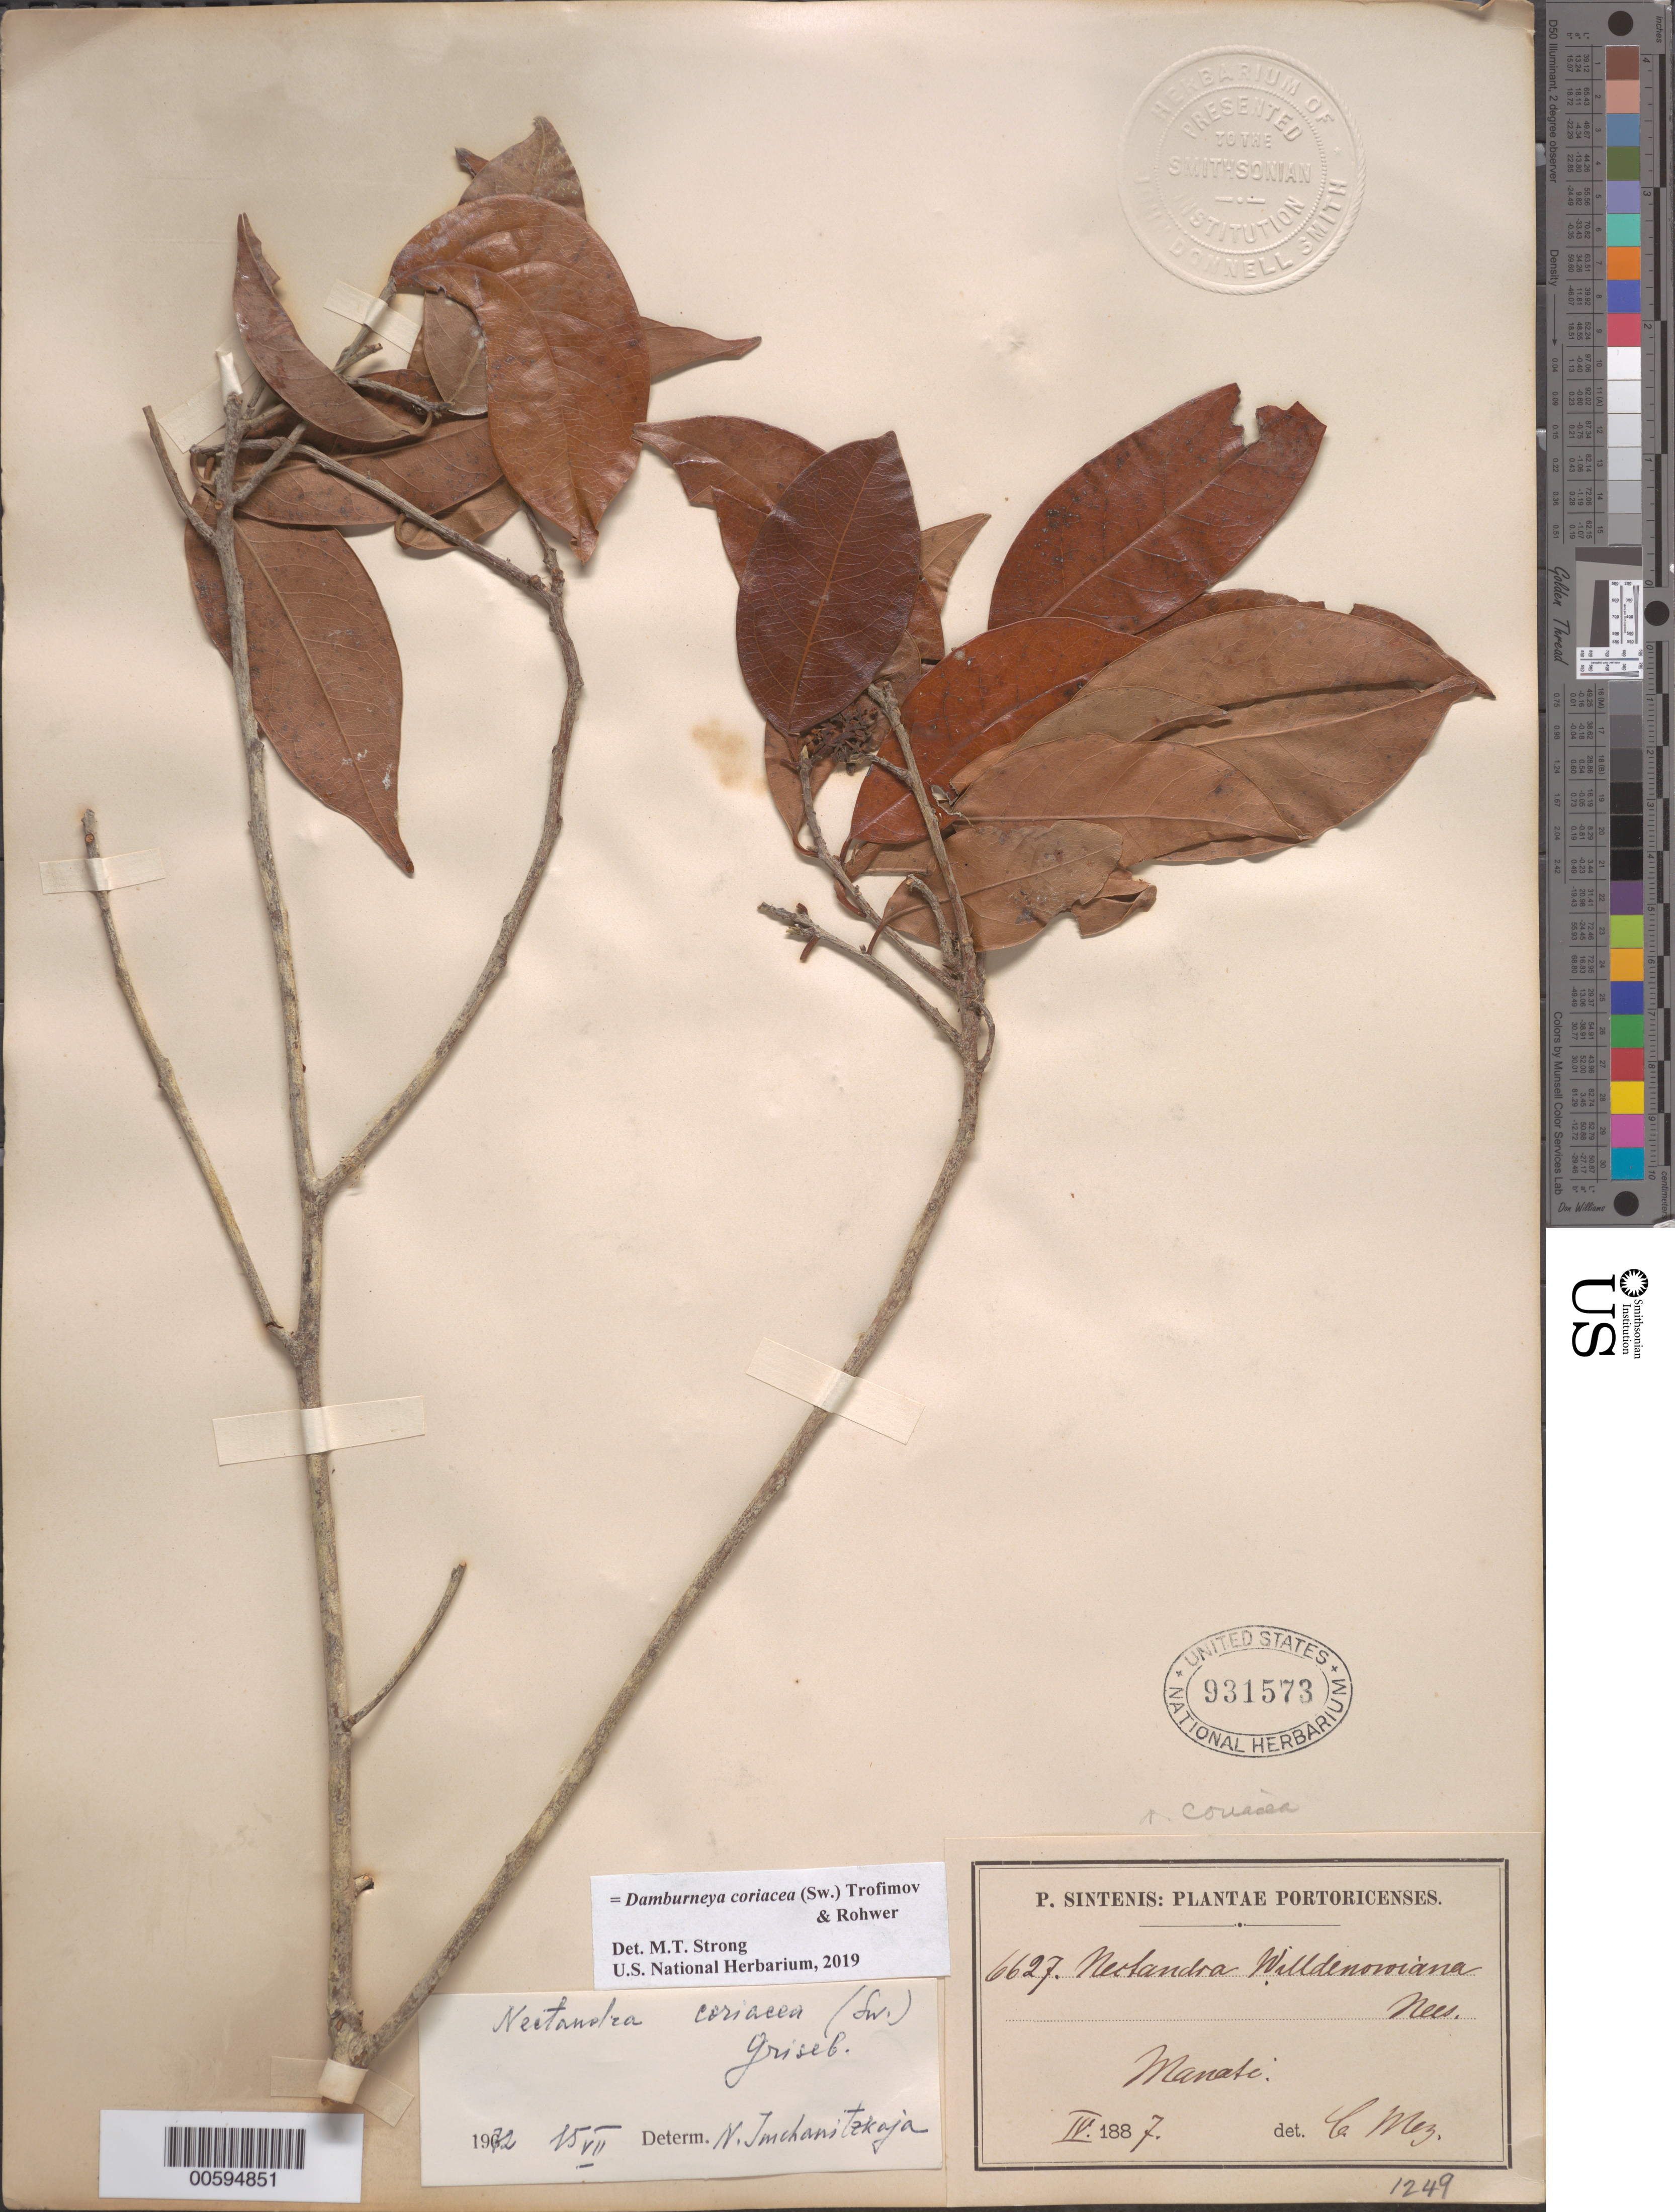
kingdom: Plantae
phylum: Tracheophyta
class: Magnoliopsida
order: Laurales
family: Lauraceae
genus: Damburneya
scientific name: Damburneya coriacea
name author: (Sw.) Trofimov & Rohwer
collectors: P. Sintenis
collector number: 6627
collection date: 1887-04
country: Puerto Rico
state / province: Manati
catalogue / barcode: US 931573